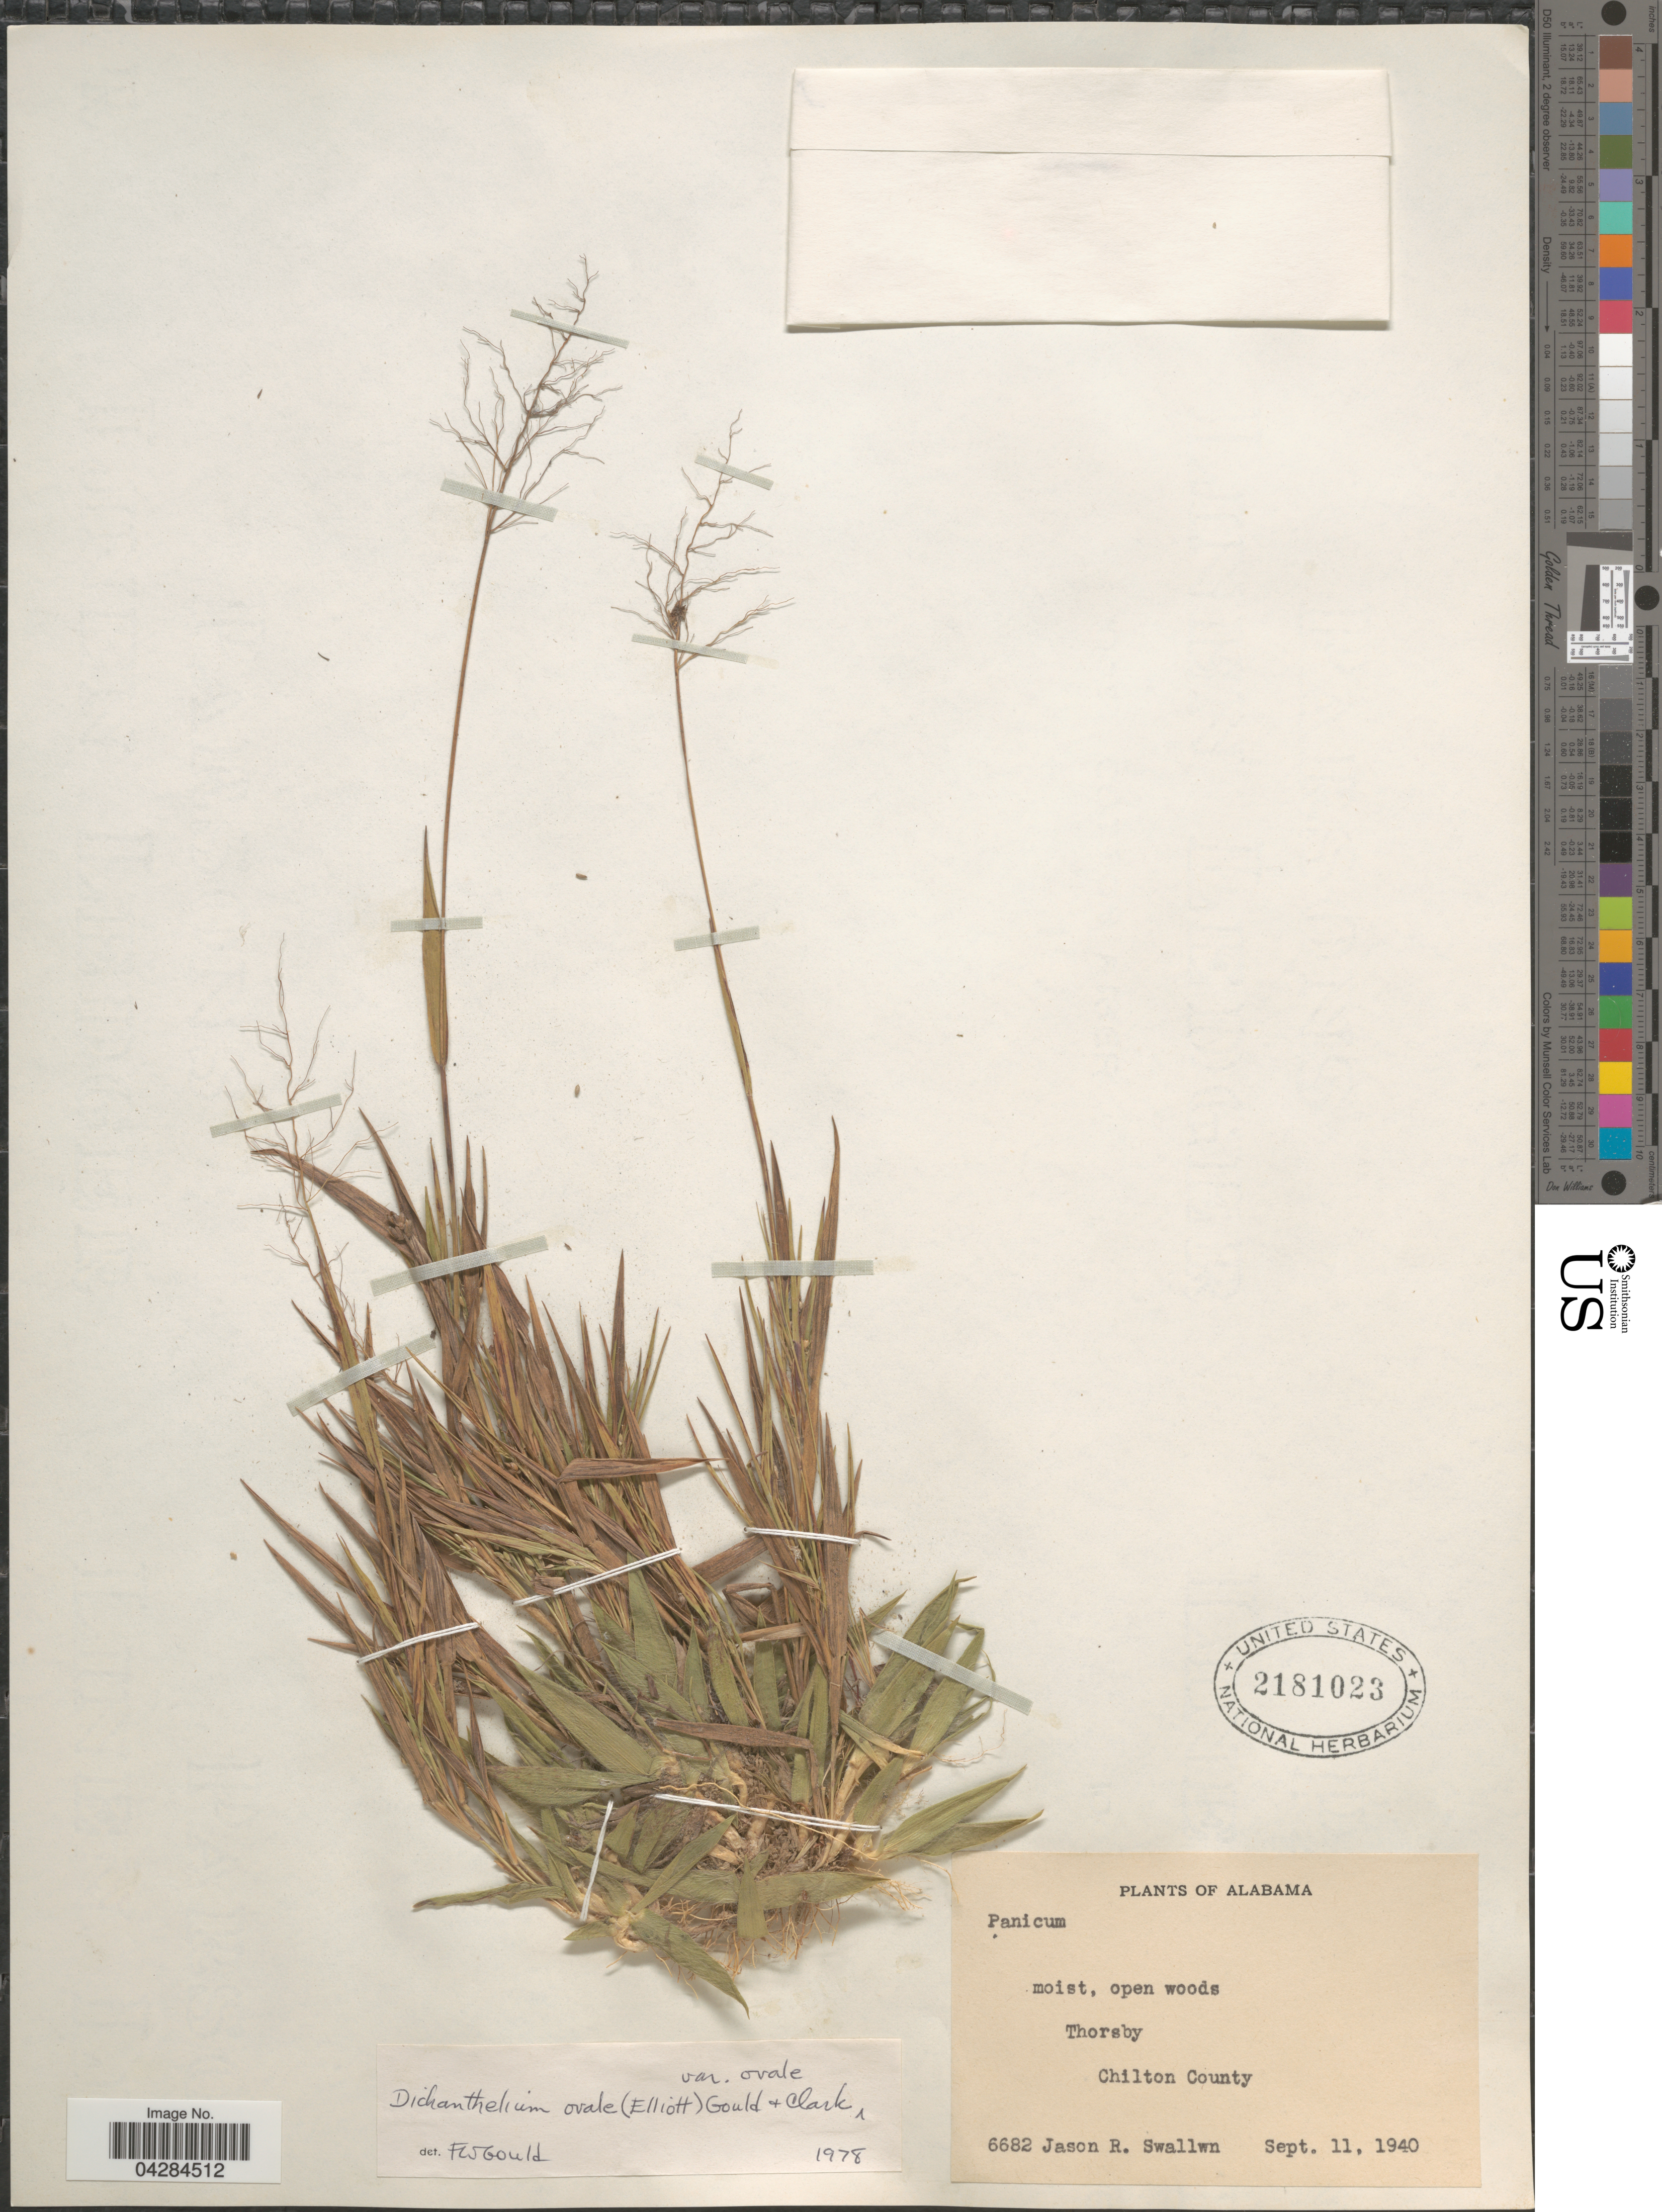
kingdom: Plantae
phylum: Tracheophyta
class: Liliopsida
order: Poales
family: Poaceae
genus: Dichanthelium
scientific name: Dichanthelium ovale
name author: (Elliott) Gould & C.A. Clark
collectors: J. R. Swallen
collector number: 6682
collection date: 1940-09-11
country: United States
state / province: Alabama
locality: Moist, open woods. Thorsby. Chilton County.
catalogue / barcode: US 2181023